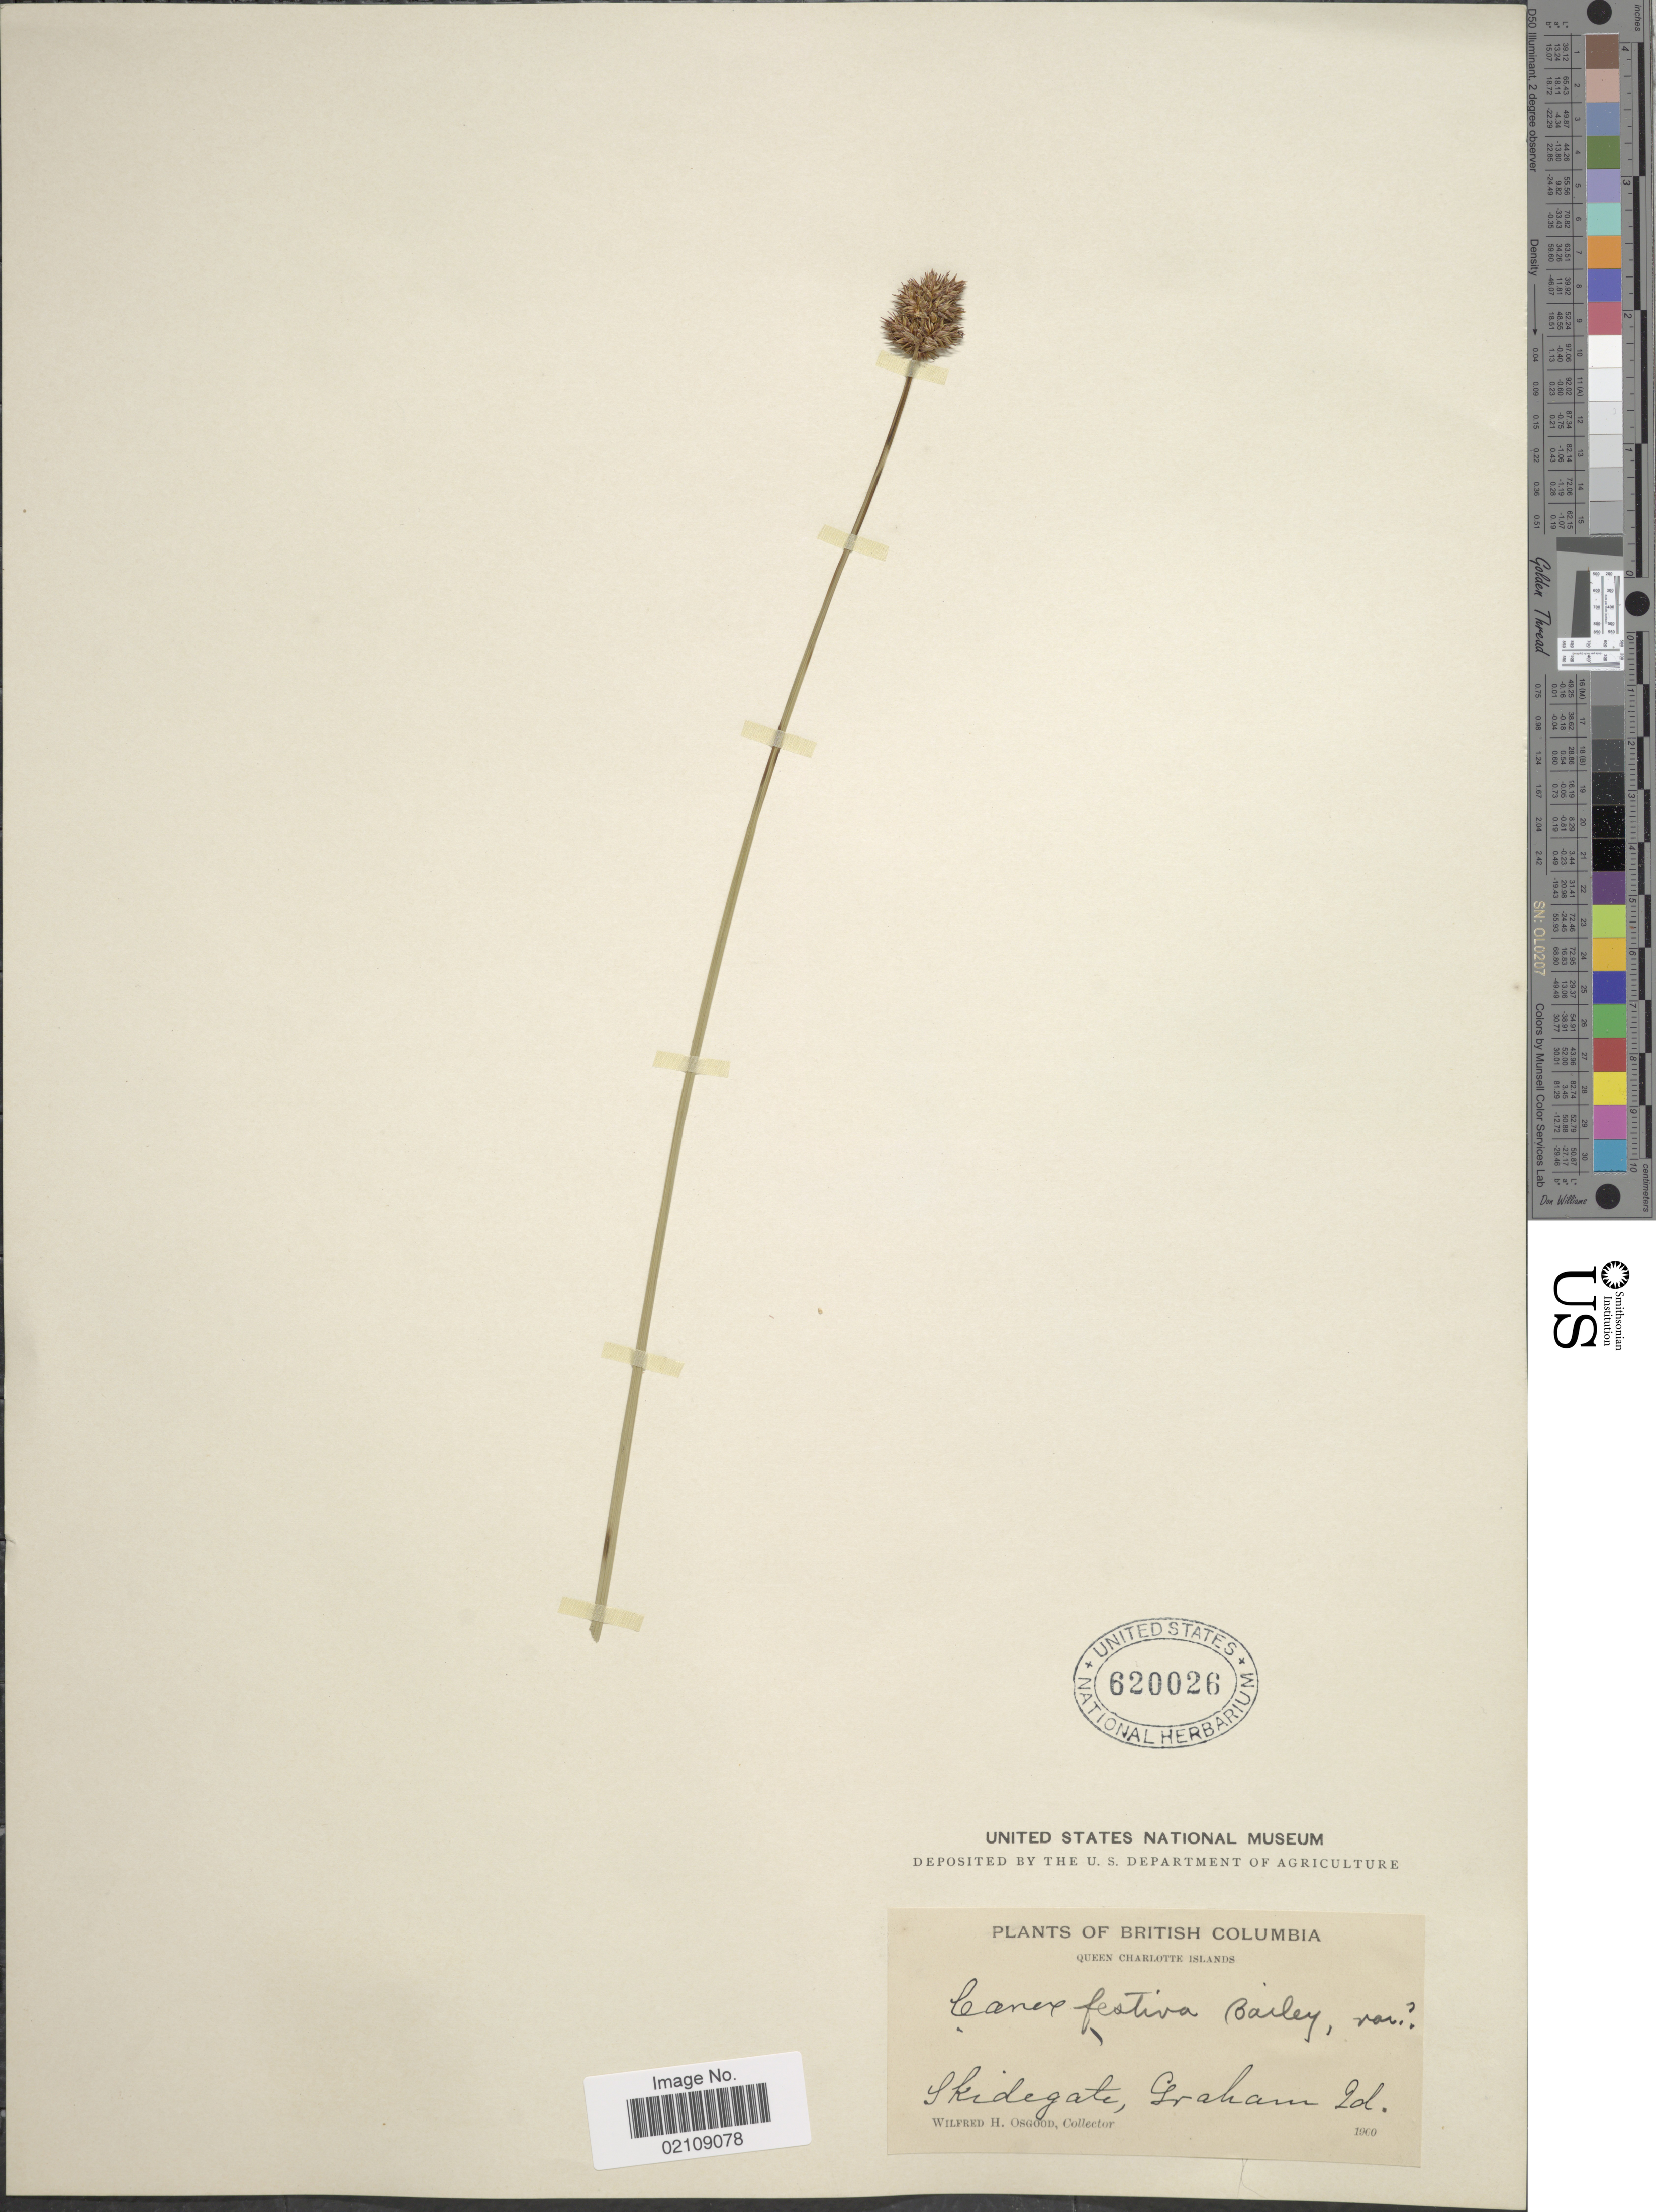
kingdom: Plantae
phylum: Tracheophyta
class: Liliopsida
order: Poales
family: Cyperaceae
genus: Carex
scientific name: Carex pachystachya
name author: Cham. ex Steud.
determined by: Strong, Mark T., (BOT), Smithsonian Institution - National Museum of Natural History (UNITED STATES)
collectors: W. Osgood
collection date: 1900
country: Canada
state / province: British Columbia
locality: Queen Charlotte Islands. Skidegate, Graham Id.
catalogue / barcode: US 620026